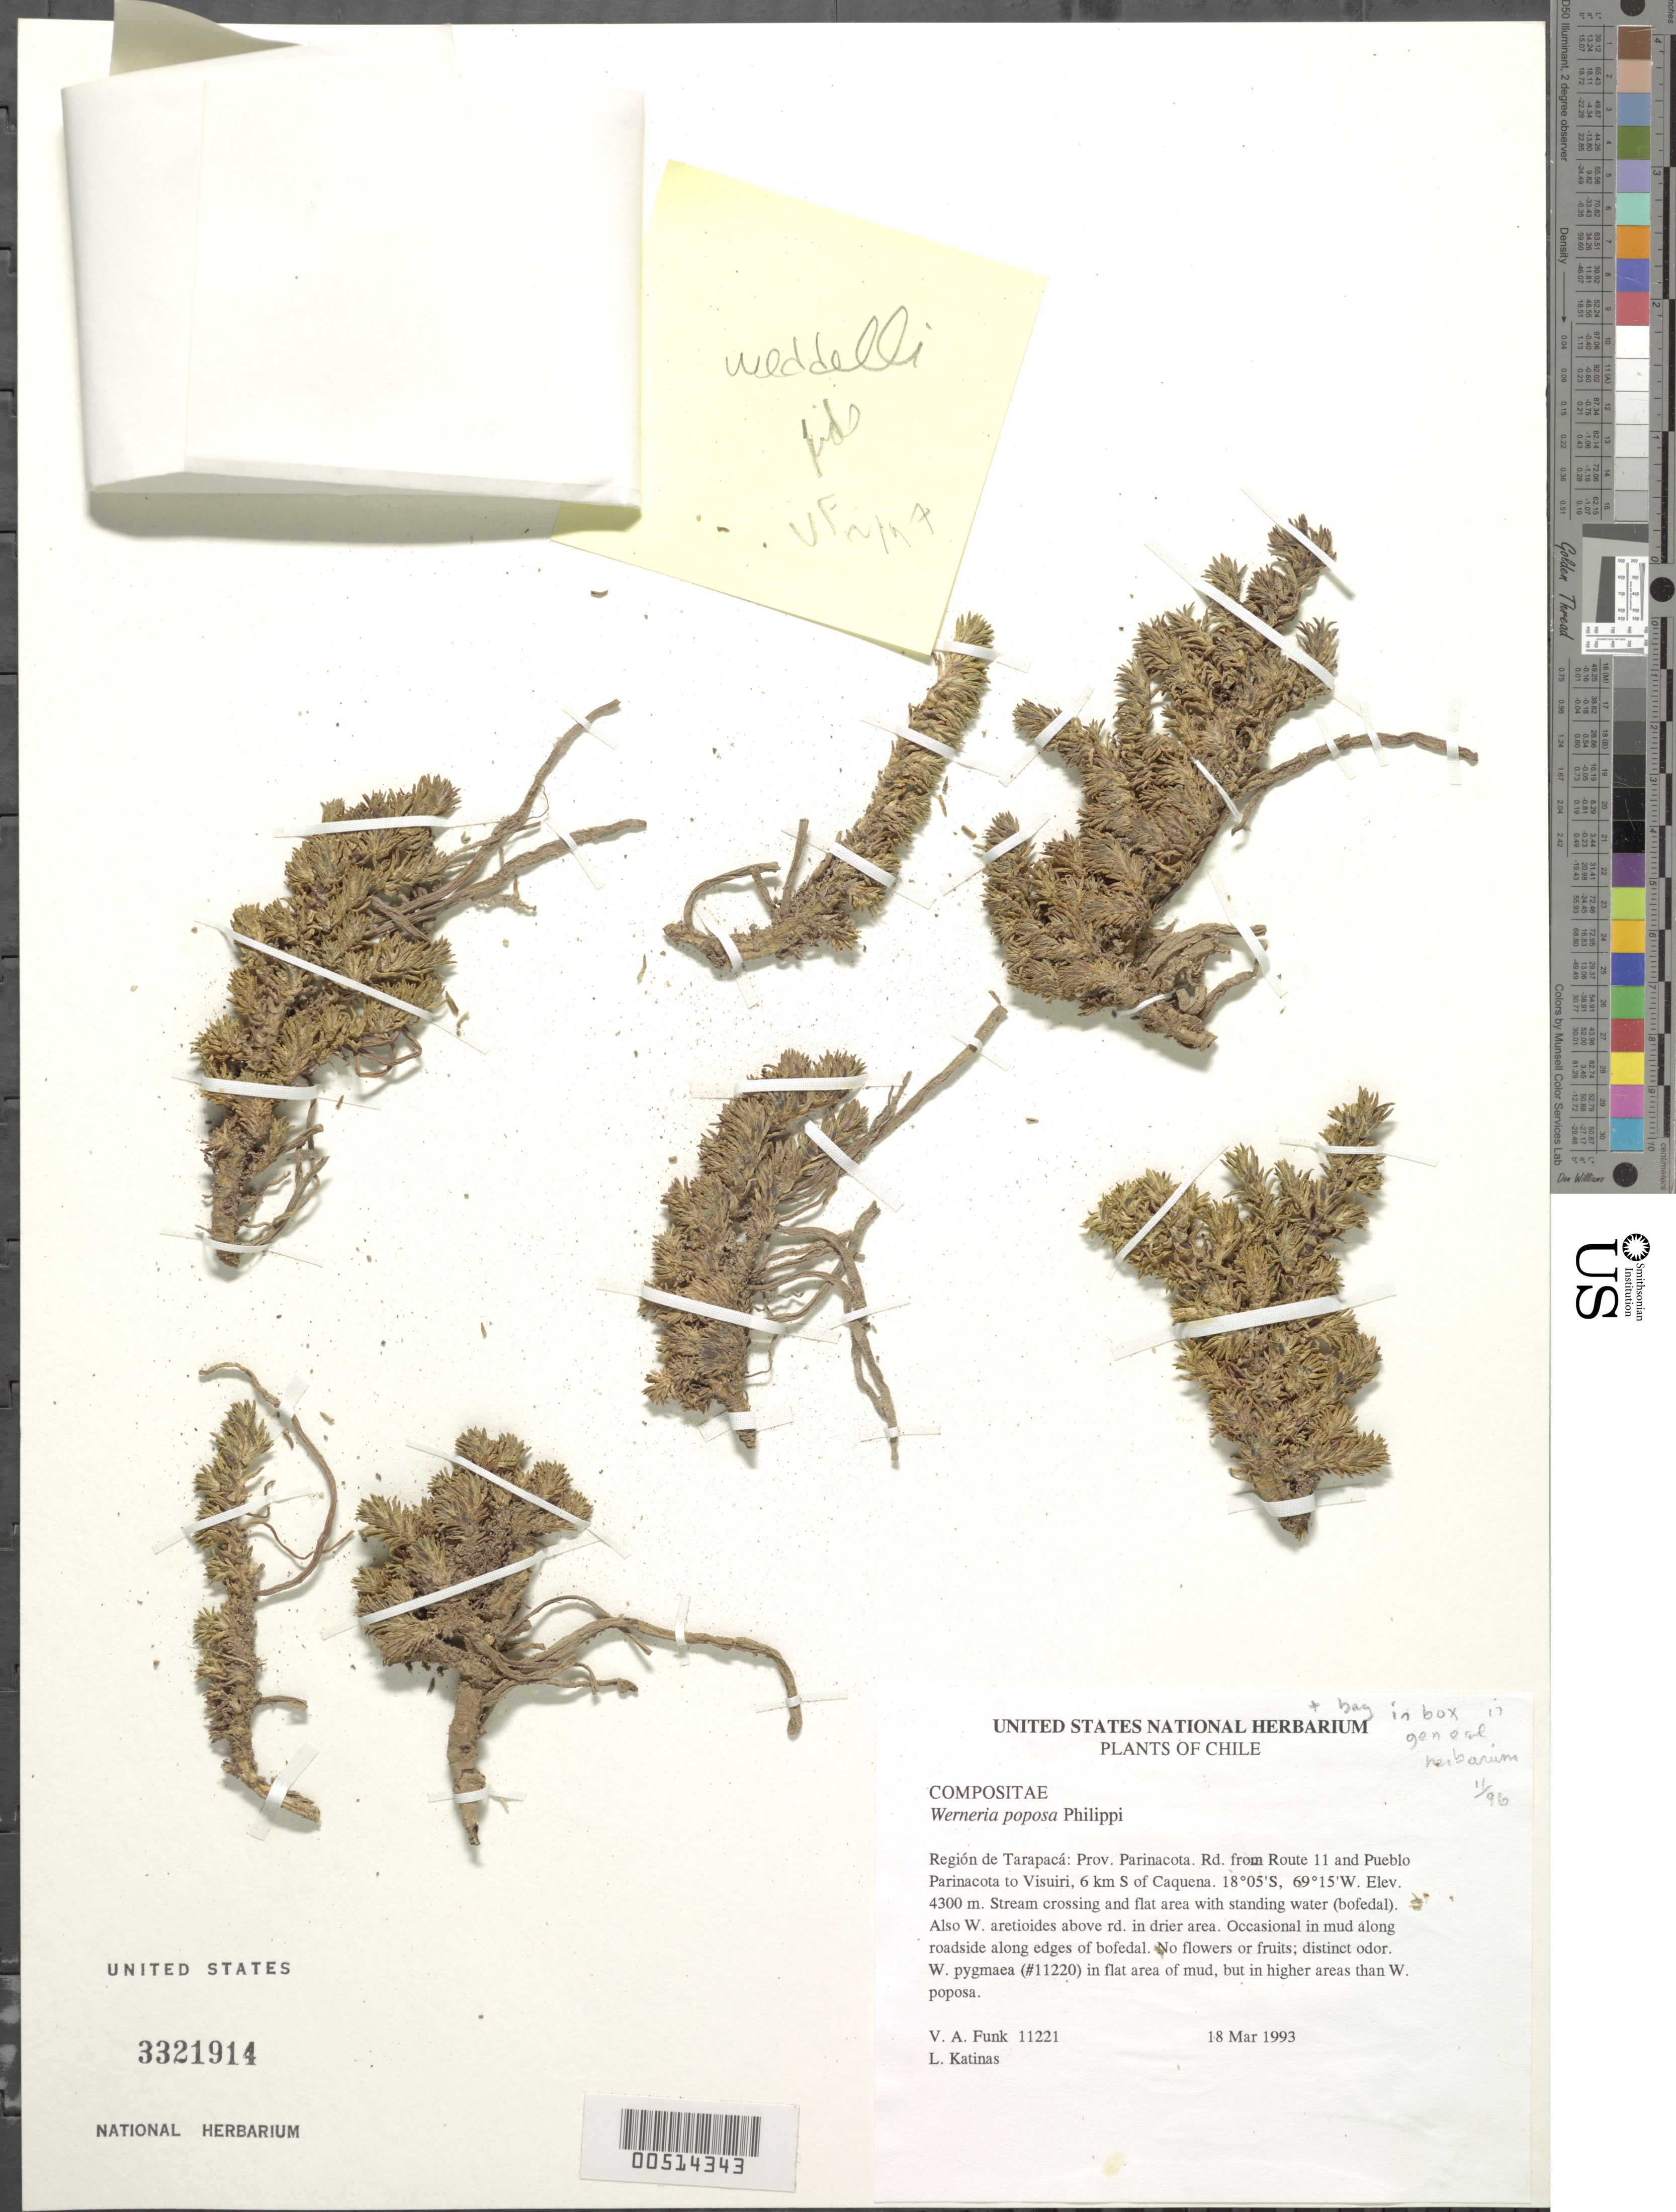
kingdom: Plantae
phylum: Tracheophyta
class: Magnoliopsida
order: Asterales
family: Asteraceae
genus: Xenophyllum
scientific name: Xenophyllum weddellii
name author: (Phil.) V.A. Funk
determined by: Funk, Vicki A., (BOT), Smithsonian Institution - National Museum of Natural History (UNITED STATES)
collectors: V. Funk & L. Katinas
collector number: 11221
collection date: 1993-03-18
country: Chile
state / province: Tarapacá (I)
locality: Parinacota, Rd. from Route 11 and Pueblo Parinacota to Visuiri, 6 km S of Caquena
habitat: Stream crossing and flat area with standing water (bofedal); mud along roadside ETC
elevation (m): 4300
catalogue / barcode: US 3321914